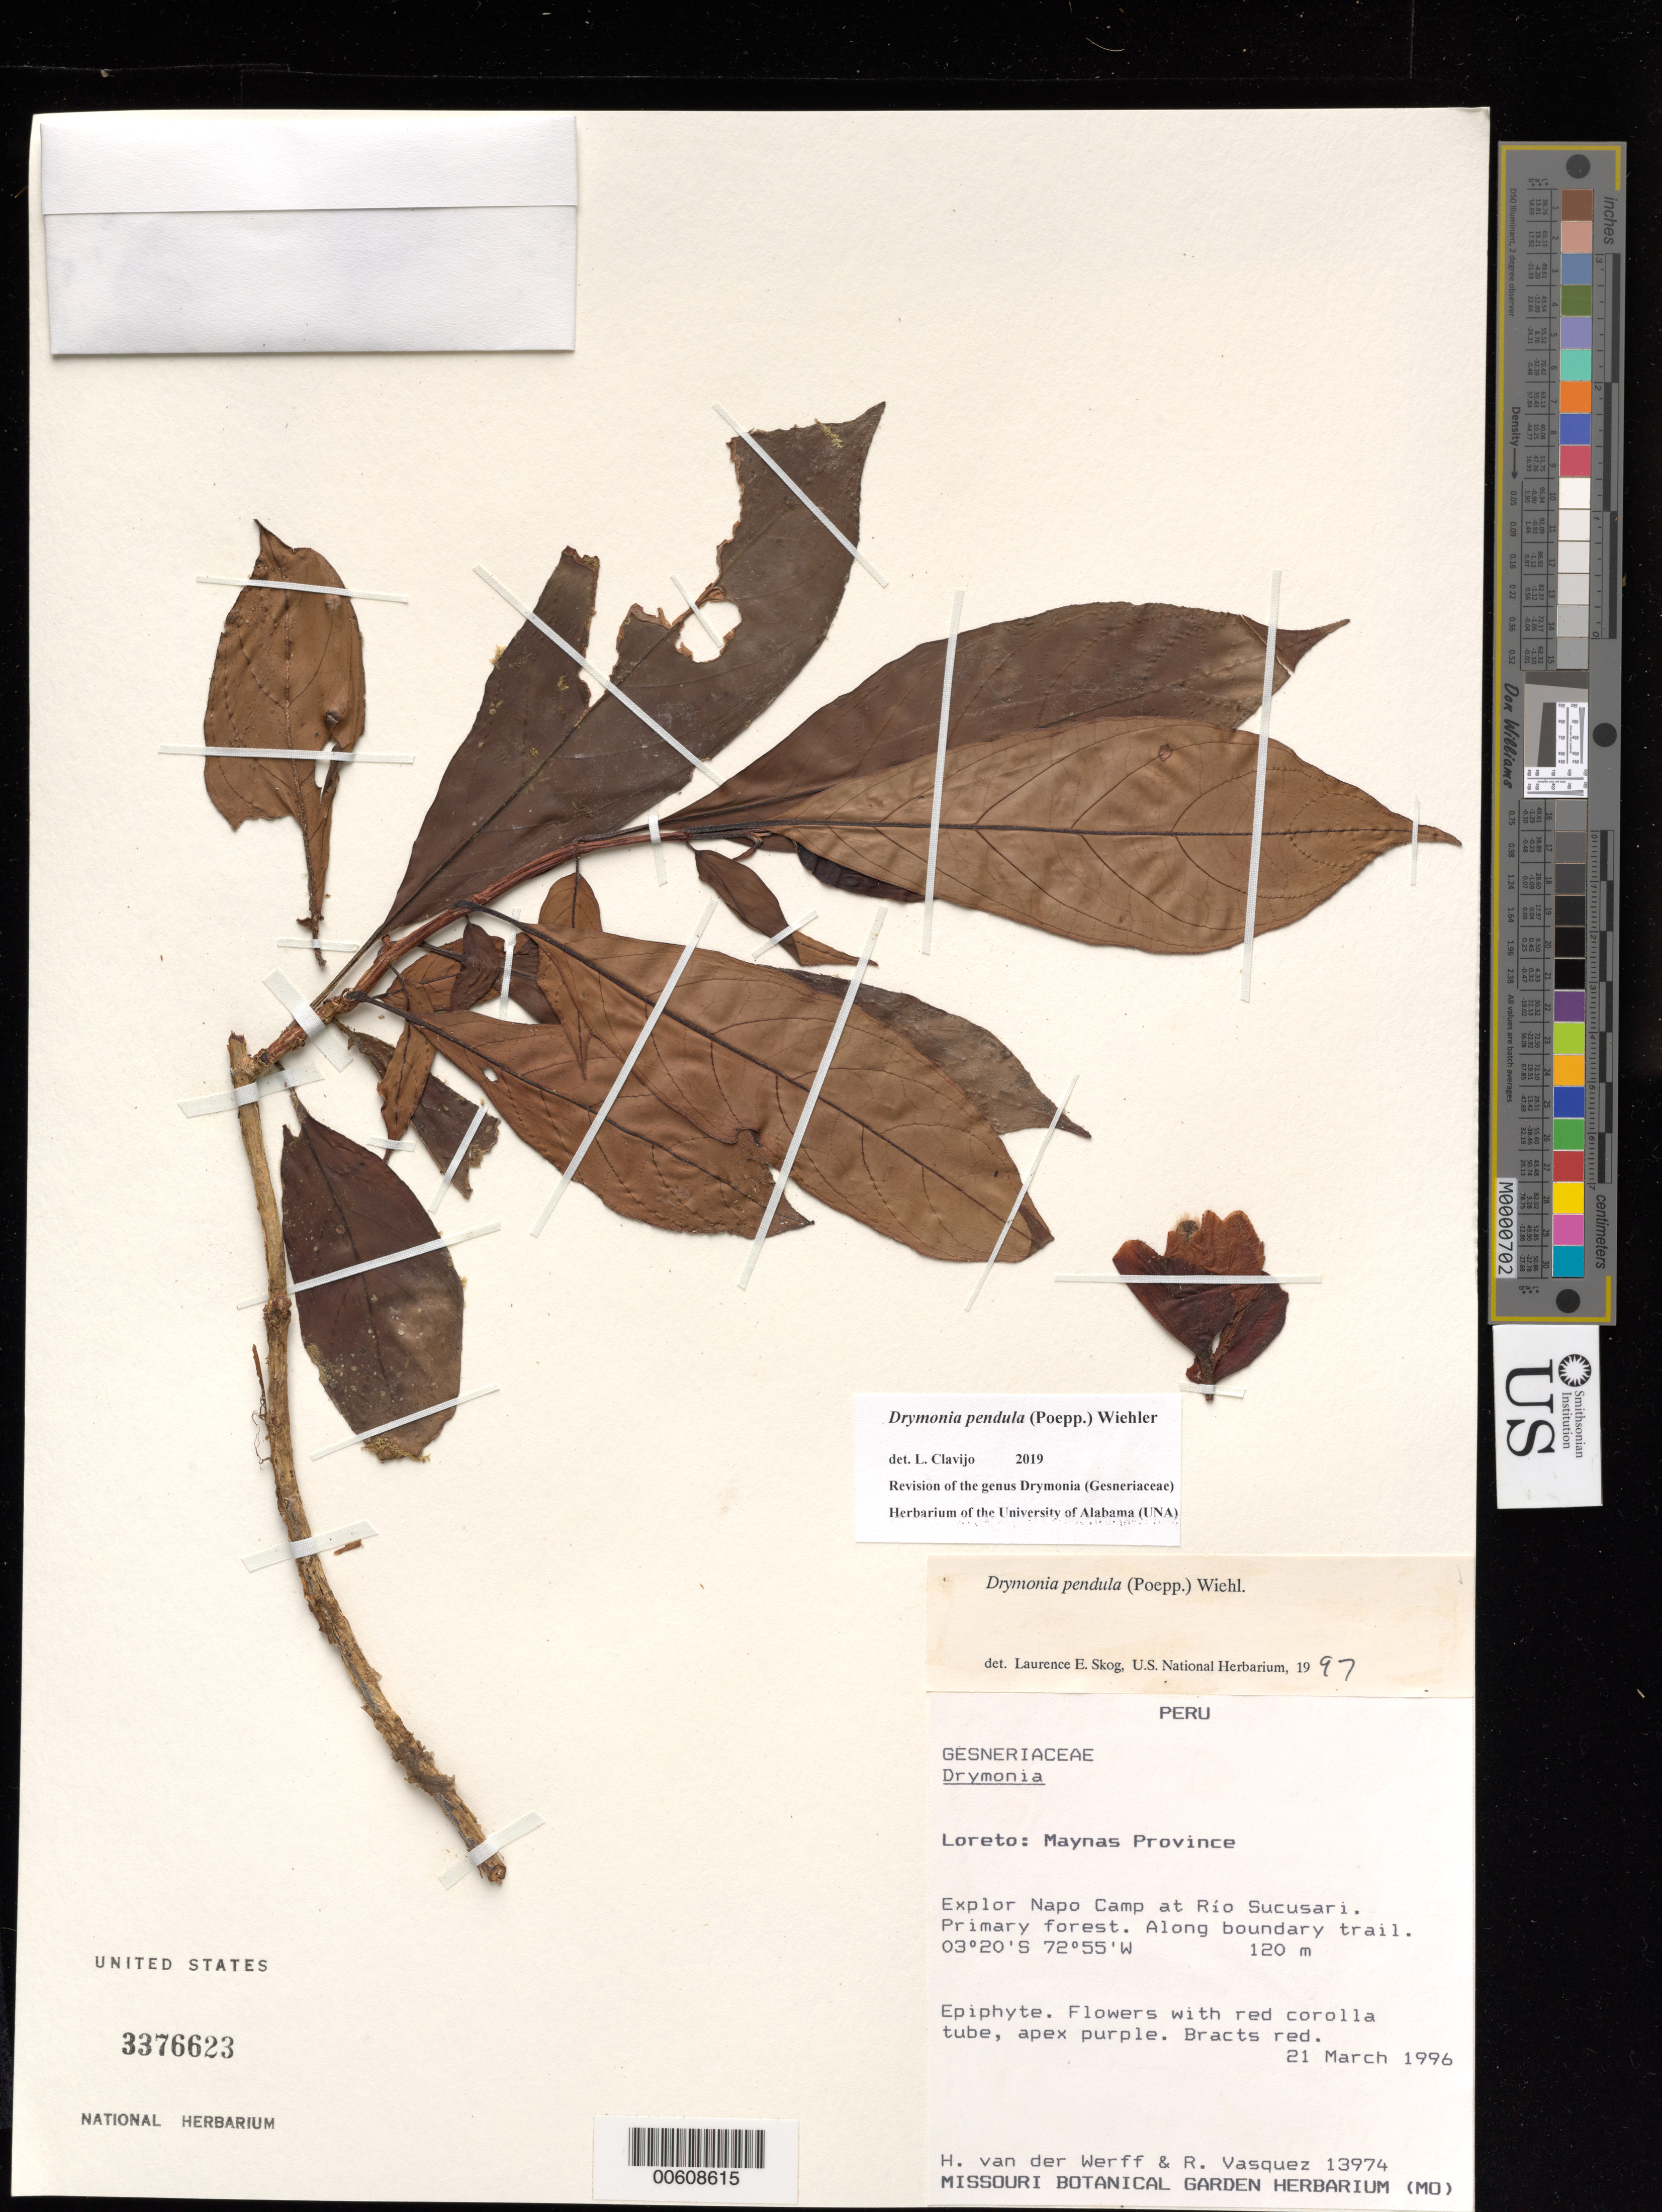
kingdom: Plantae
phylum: Tracheophyta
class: Magnoliopsida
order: Lamiales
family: Gesneriaceae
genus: Drymonia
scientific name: Drymonia pendula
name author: (Poepp.) Wiehler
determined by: Skog, Laurence E.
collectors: H. van der Werff & R. Vásquez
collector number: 13974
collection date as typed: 21 Mar 1996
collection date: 1996-03-21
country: Peru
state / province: Loreto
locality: Prov. Maynas; Explor Napo Camp at Río Sucusari; along boundary trail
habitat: Primary forest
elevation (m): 120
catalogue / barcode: US 3376623